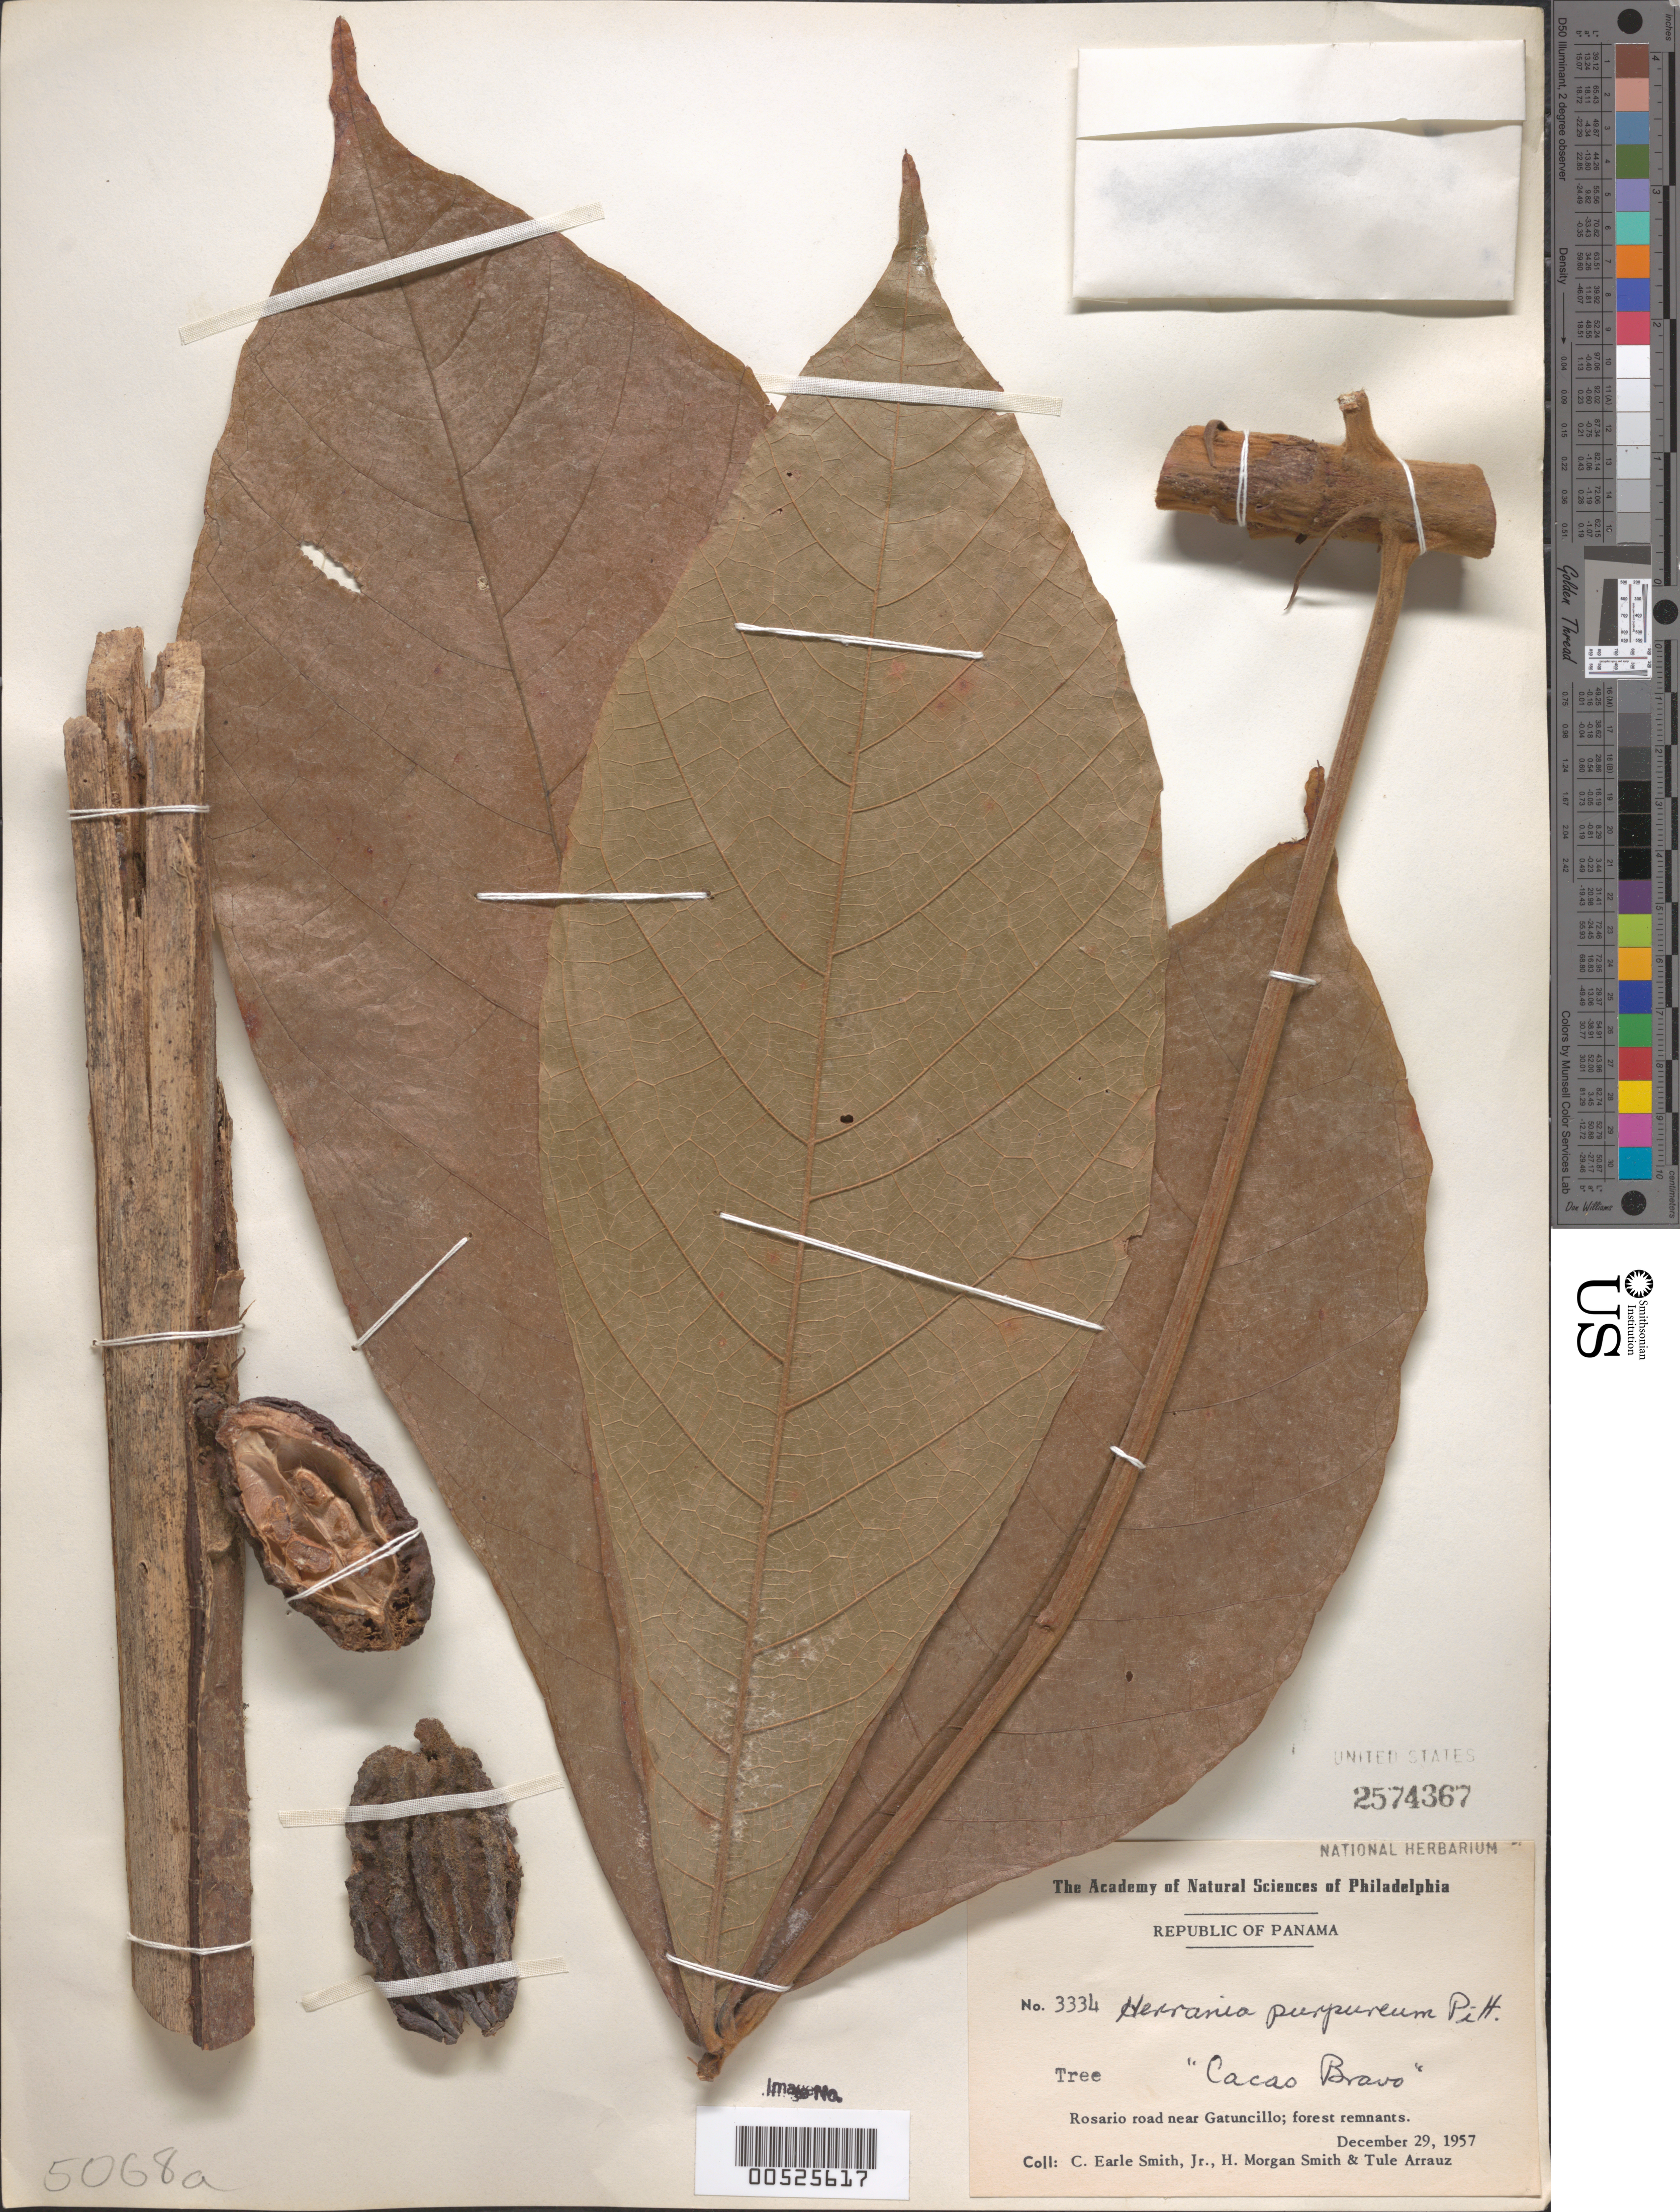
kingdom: Plantae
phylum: Tracheophyta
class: Magnoliopsida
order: Malvales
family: Malvaceae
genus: Theobroma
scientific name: Theobroma purpureum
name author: Pittier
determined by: Dorr, L. J., (BOT), Smithsonian Institution - National Museum of Natural History (UNITED STATES)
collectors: C. E. Smith Jr., H. M. Smith & T. Arrauz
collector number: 3334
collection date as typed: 29 Dec 1957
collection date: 1957-12-29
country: Panama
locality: Rosario Road near Gatuncillo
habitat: forest remnants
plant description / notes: Common name: Cacao Bravo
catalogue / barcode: US 2574367